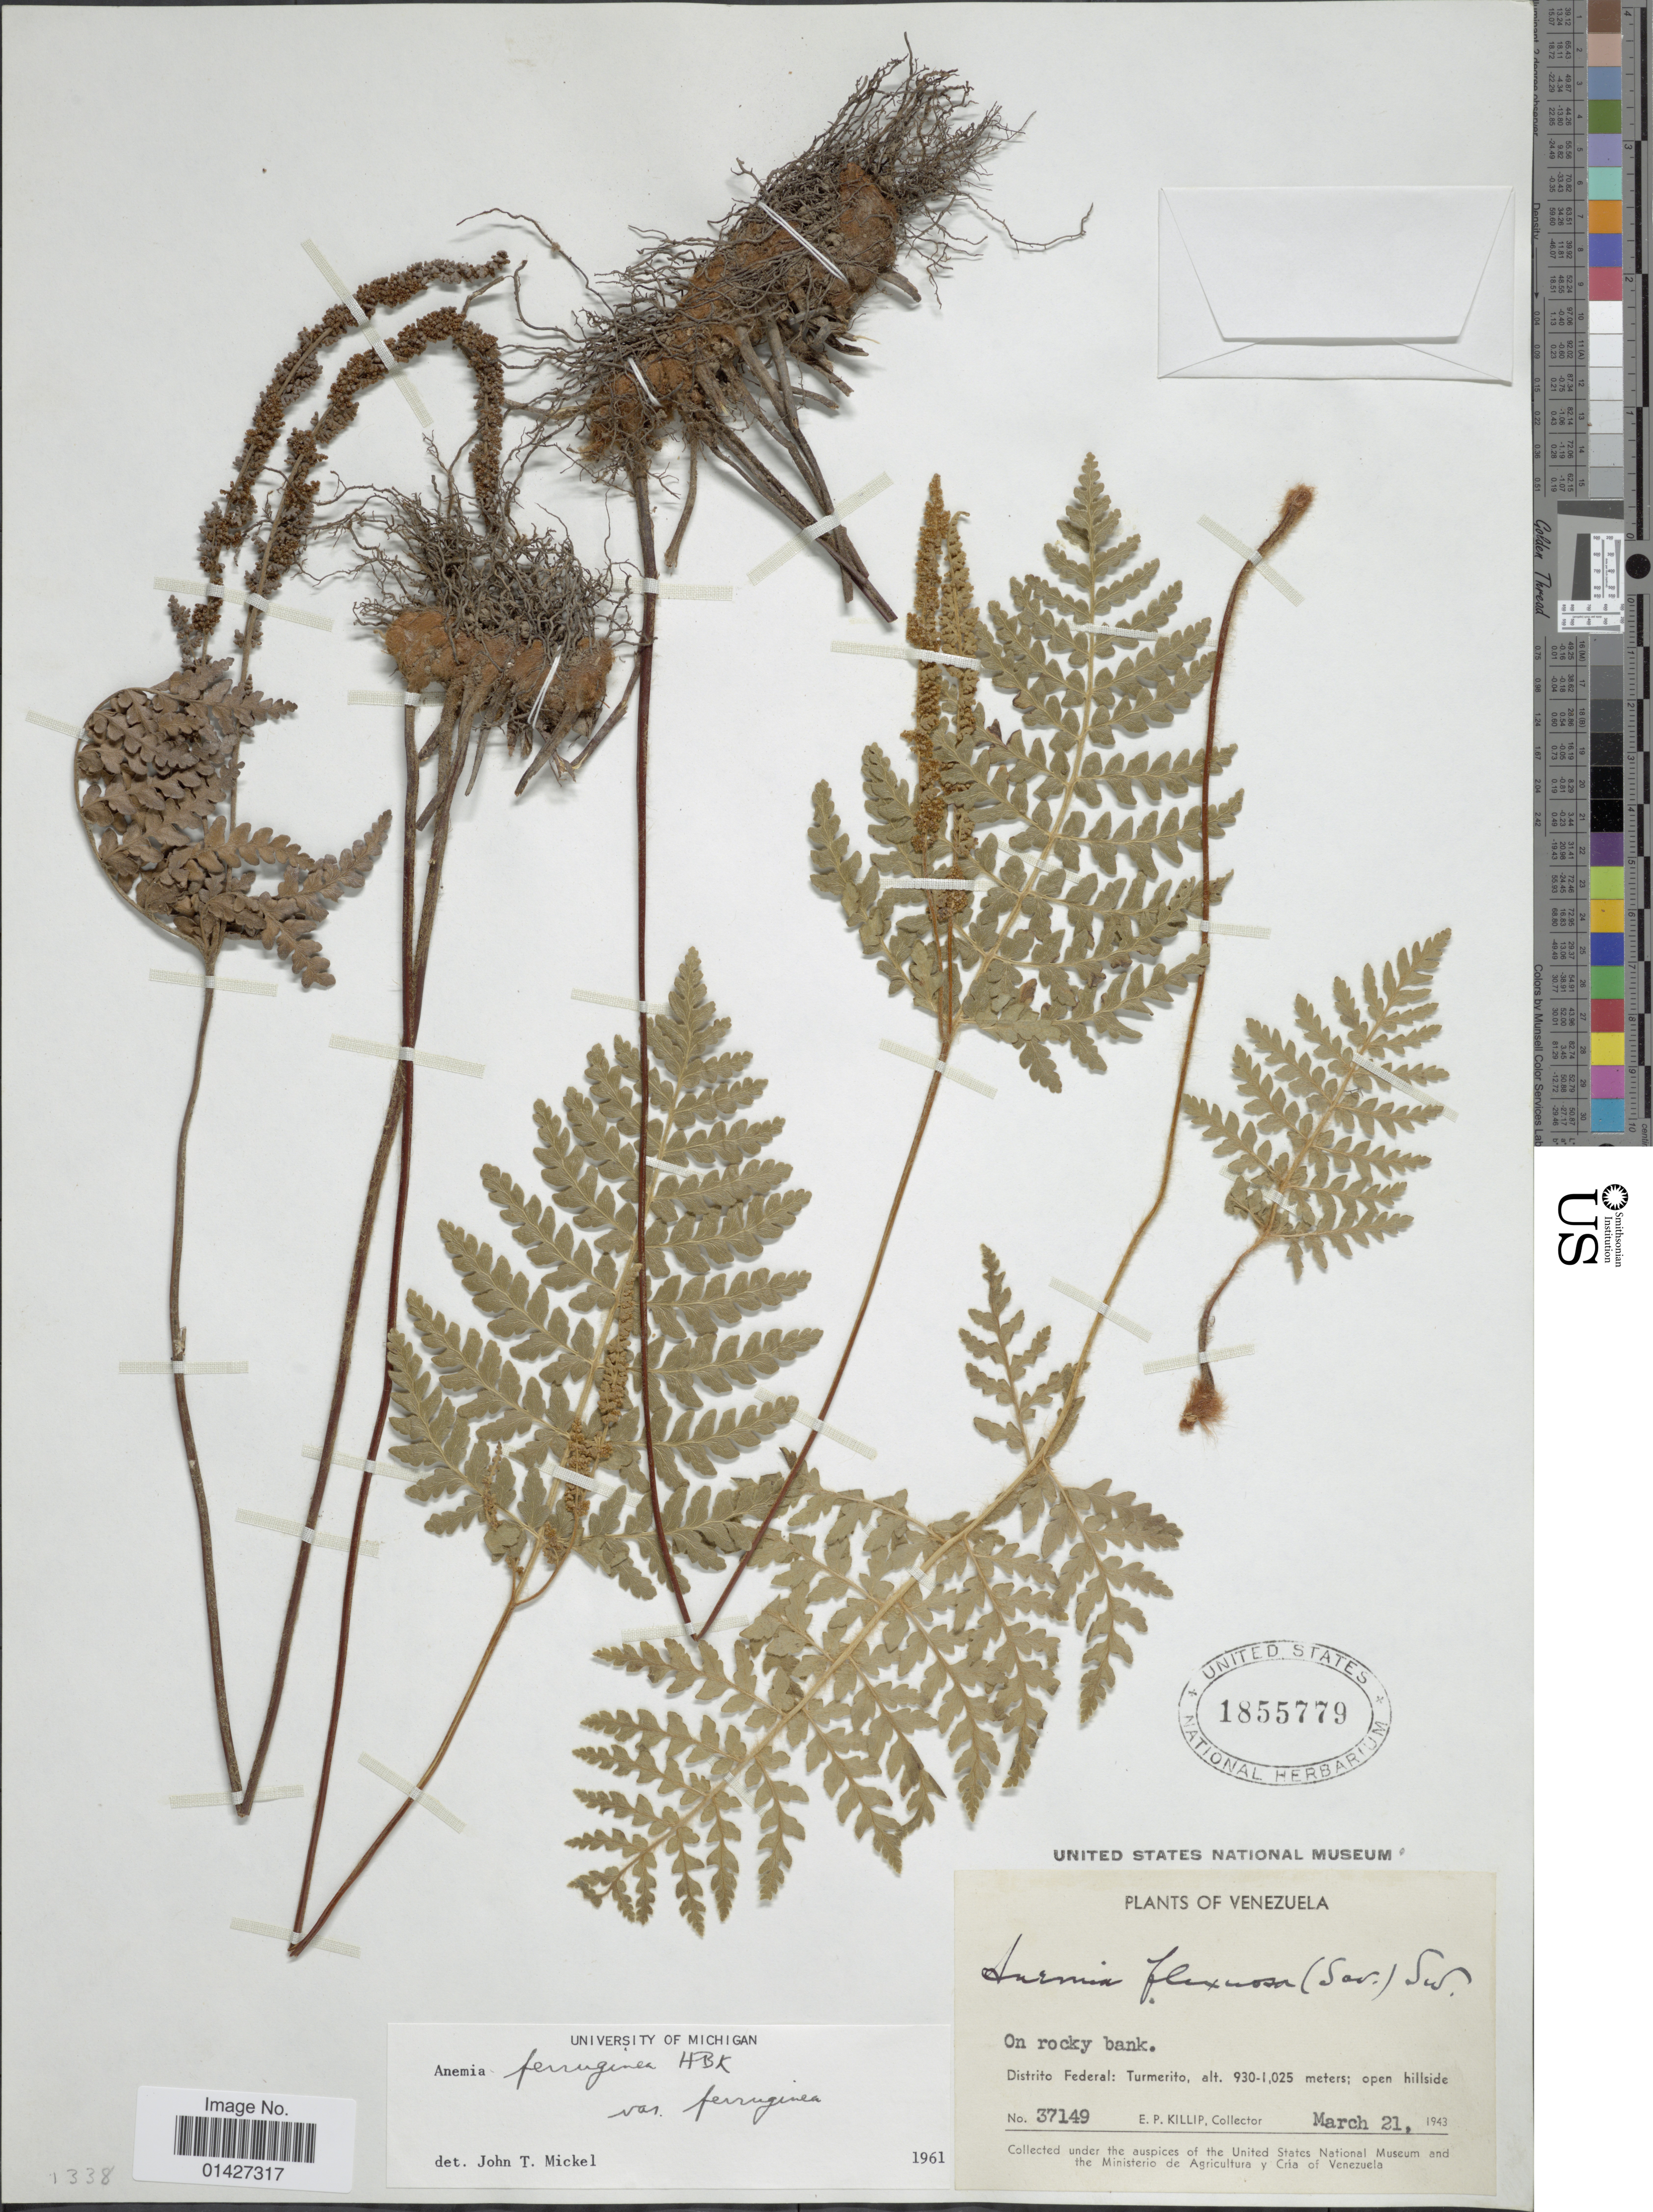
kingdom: Plantae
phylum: Tracheophyta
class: Polypodiopsida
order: Schizaeales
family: Anemiaceae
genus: Anemia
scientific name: Anemia ferruginea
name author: Kunth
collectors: E. P. Killip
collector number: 37149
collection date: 1943-03-21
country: Venezuela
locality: On rocky bank. Distrito Federal: Turmerito, open hillside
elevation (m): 930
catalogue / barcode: US 1855779